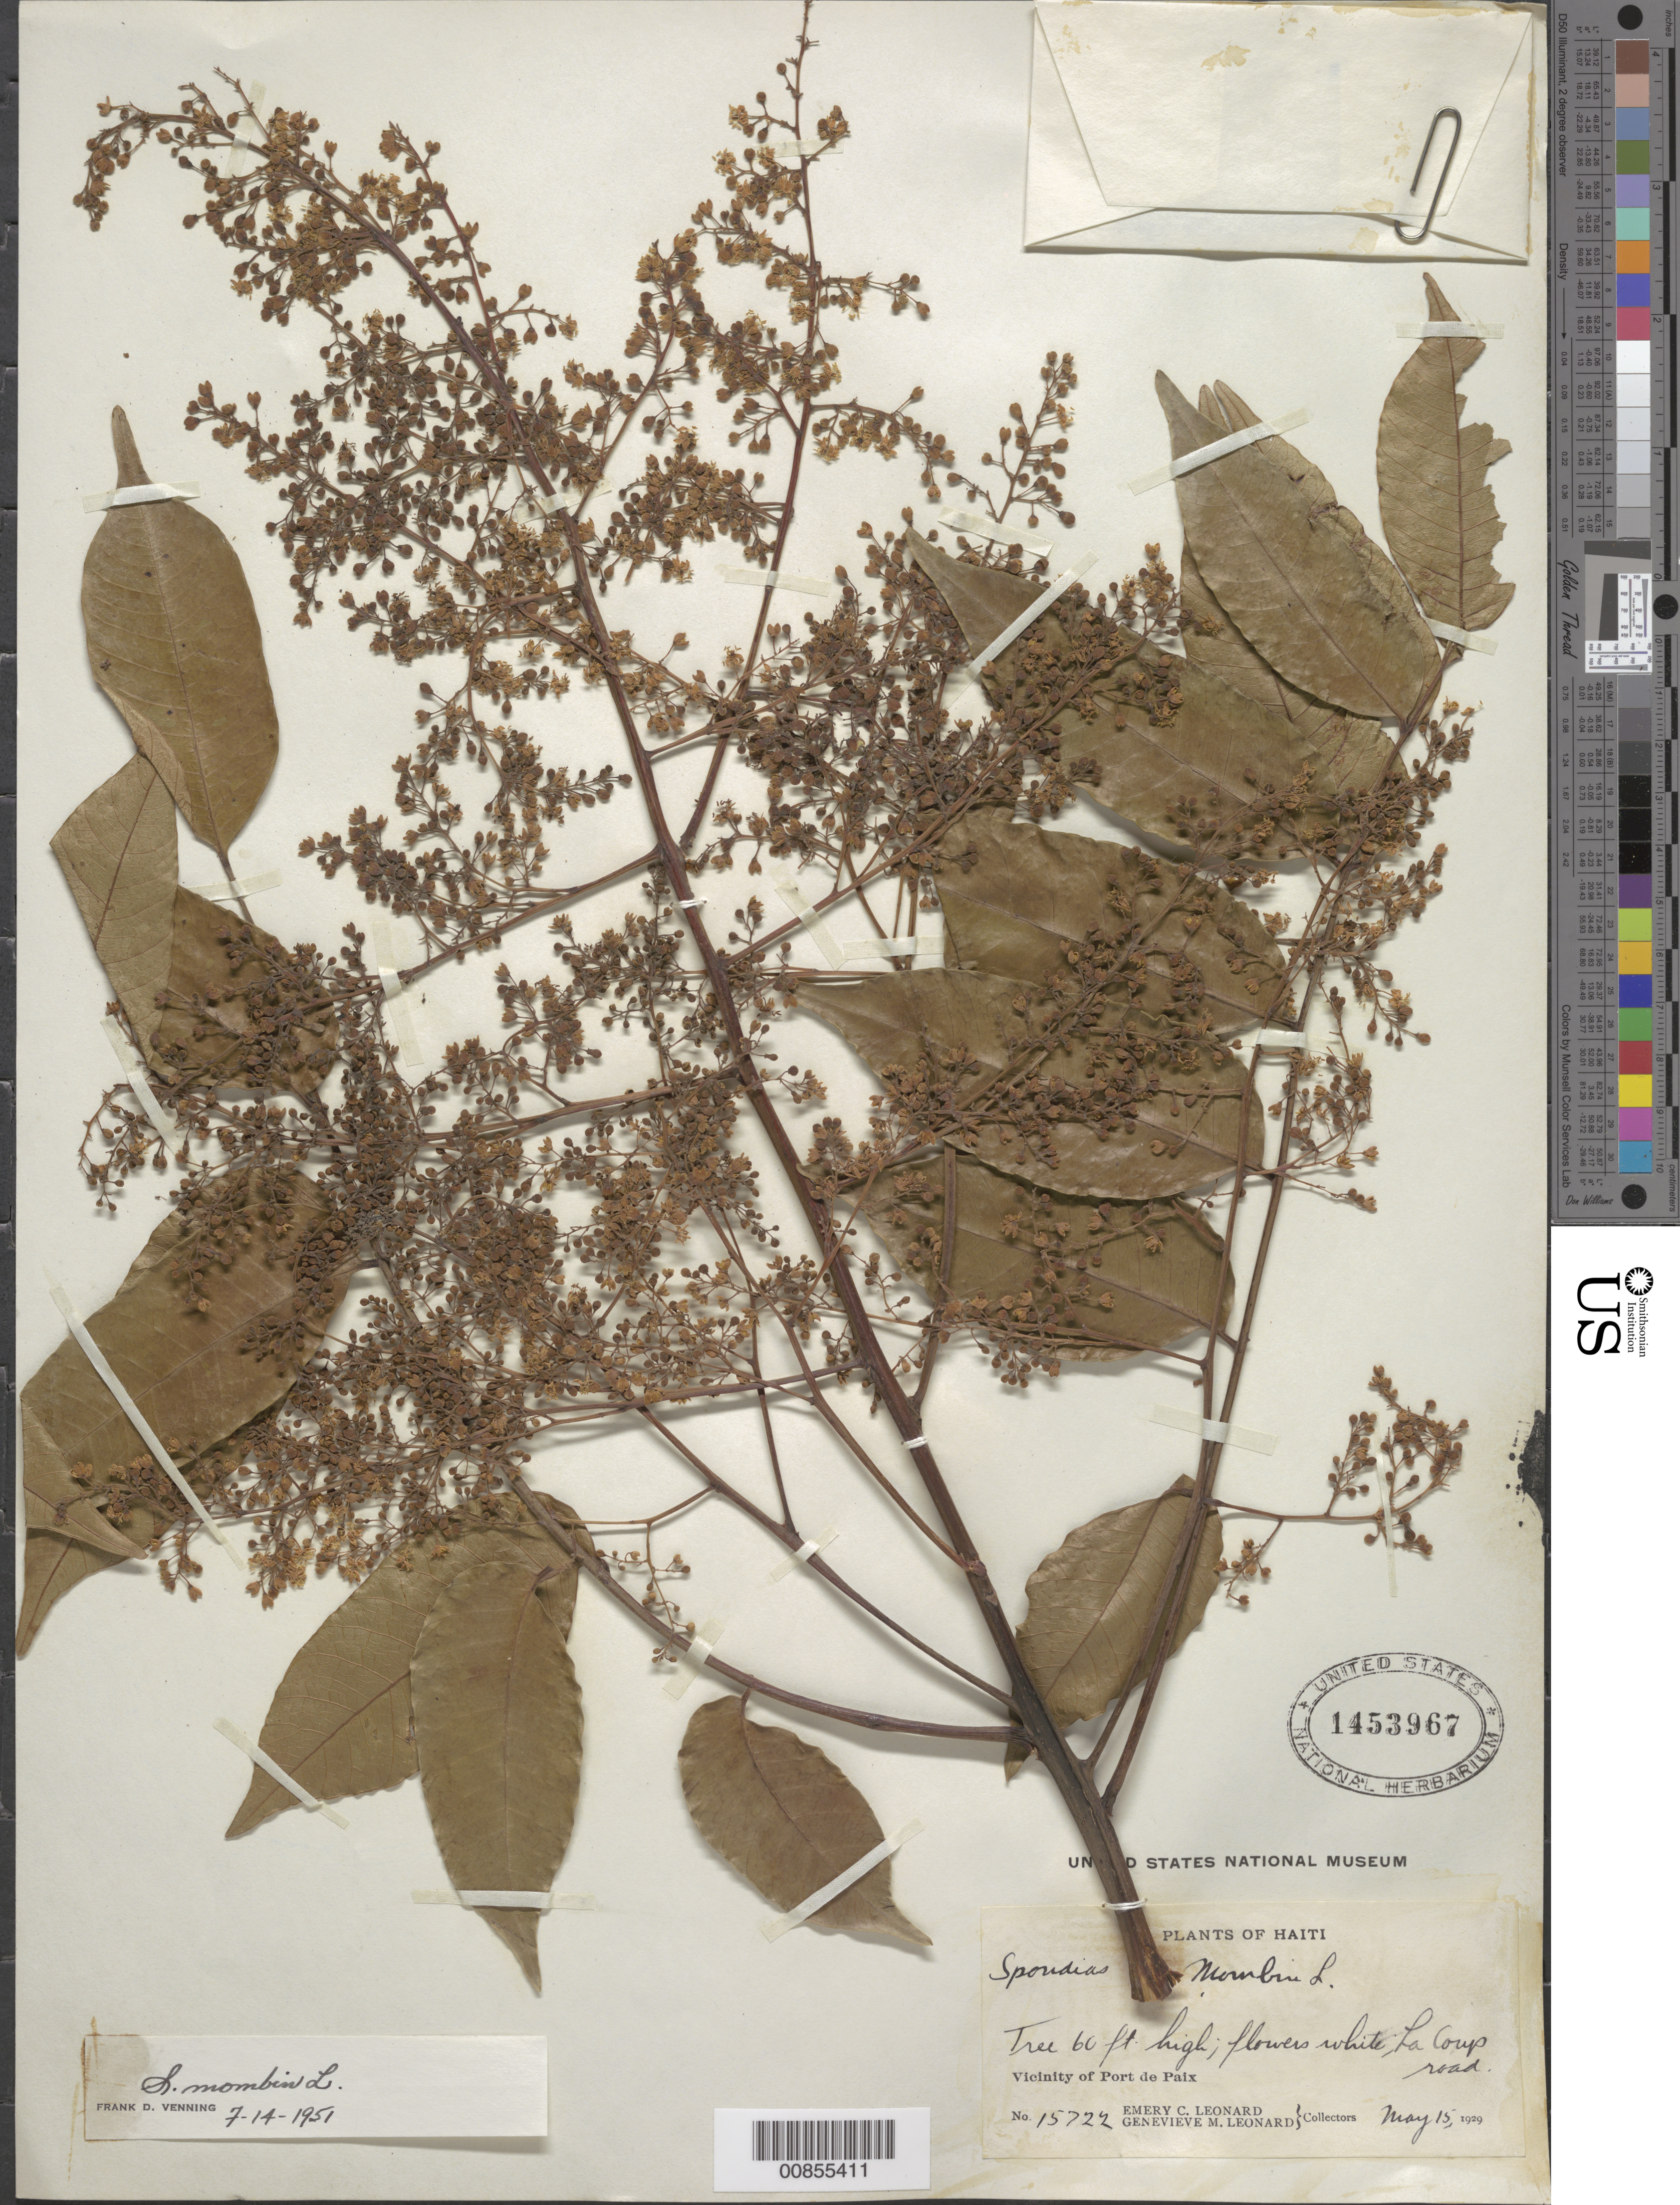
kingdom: Plantae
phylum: Tracheophyta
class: Magnoliopsida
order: Sapindales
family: Anacardiaceae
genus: Spondias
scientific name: Spondias mombin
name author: L.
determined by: Venning, F. D.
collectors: E. C. Leonard & G. M. Leonard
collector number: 15722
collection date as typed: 15 May 1929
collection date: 1929-05-15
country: Haiti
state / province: Nord-Ouest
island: Hispaniola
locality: Vicinity of Port-de-Paix, La Coup road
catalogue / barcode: US 1453967